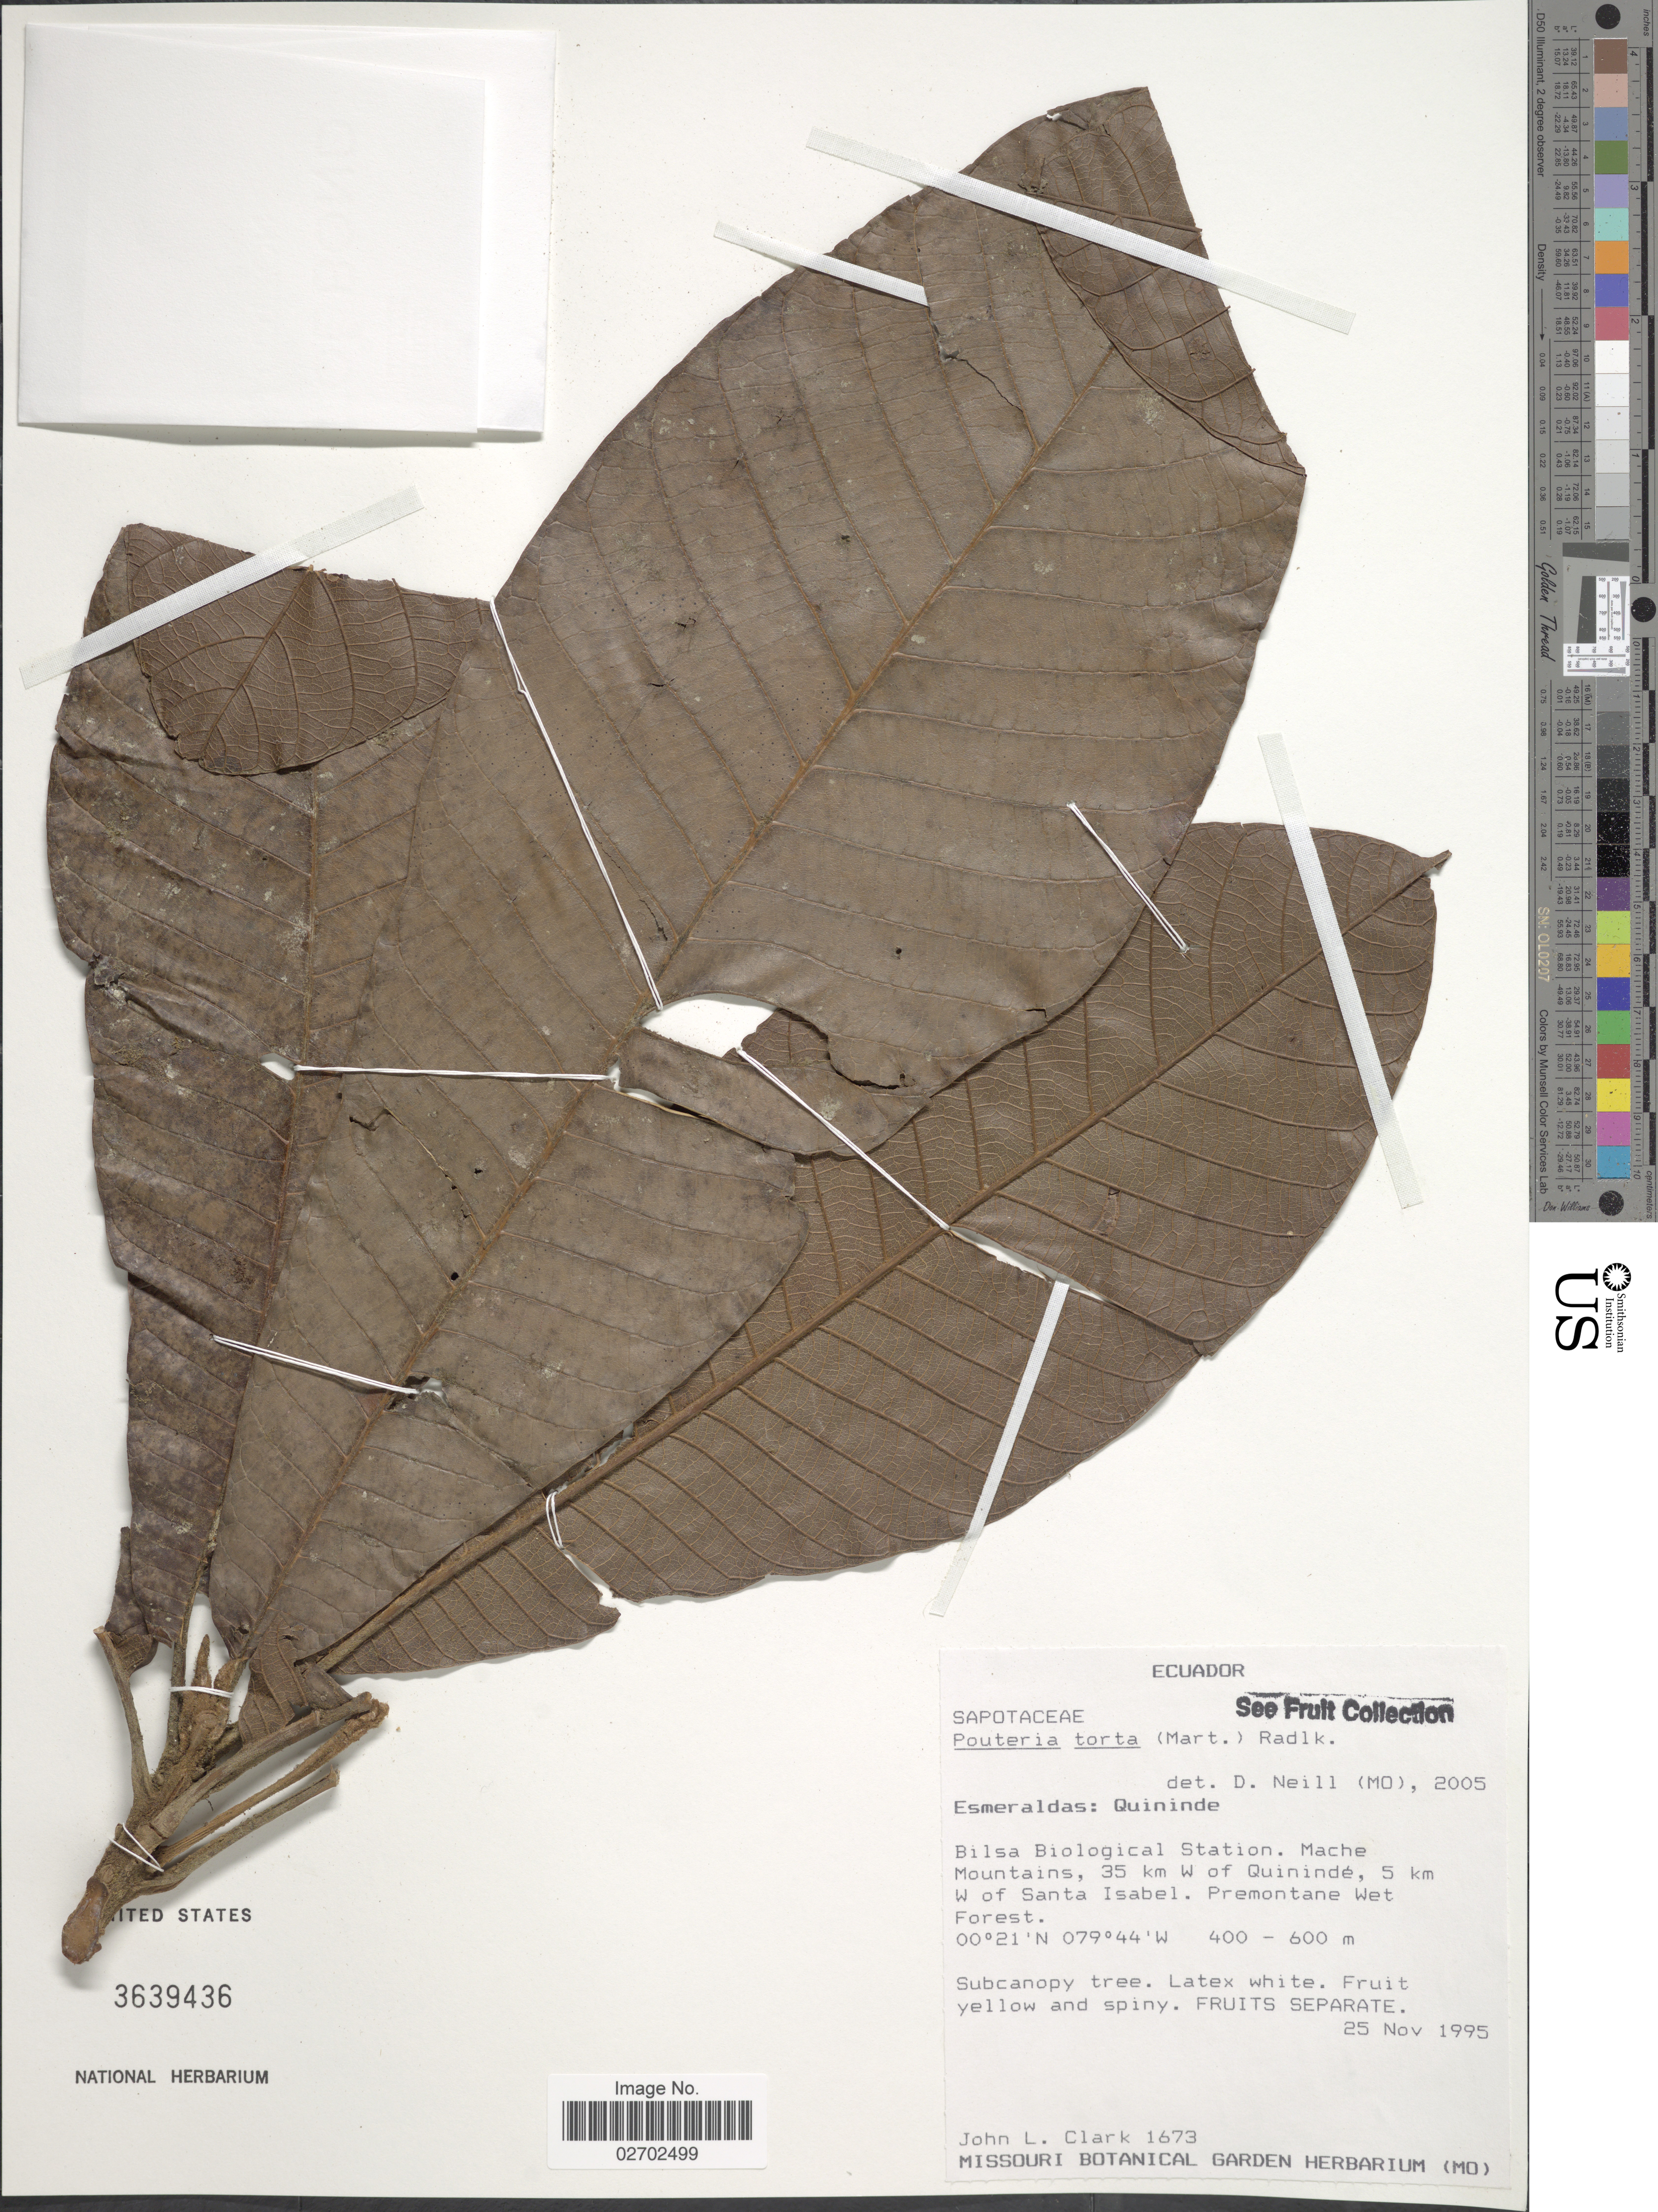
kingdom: Plantae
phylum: Tracheophyta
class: Magnoliopsida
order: Ericales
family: Sapotaceae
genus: Pouteria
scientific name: Pouteria torta subsp. torta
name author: Radlk.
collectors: J. L. Clark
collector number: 1673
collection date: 1995-11-25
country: Ecuador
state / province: Esmeraldas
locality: Quininde. Bilsa Biological Station. Mache Mountains, 35 km W of Quinindé, 5 km W of Santa Isabel.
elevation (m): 400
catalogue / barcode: US 3639436